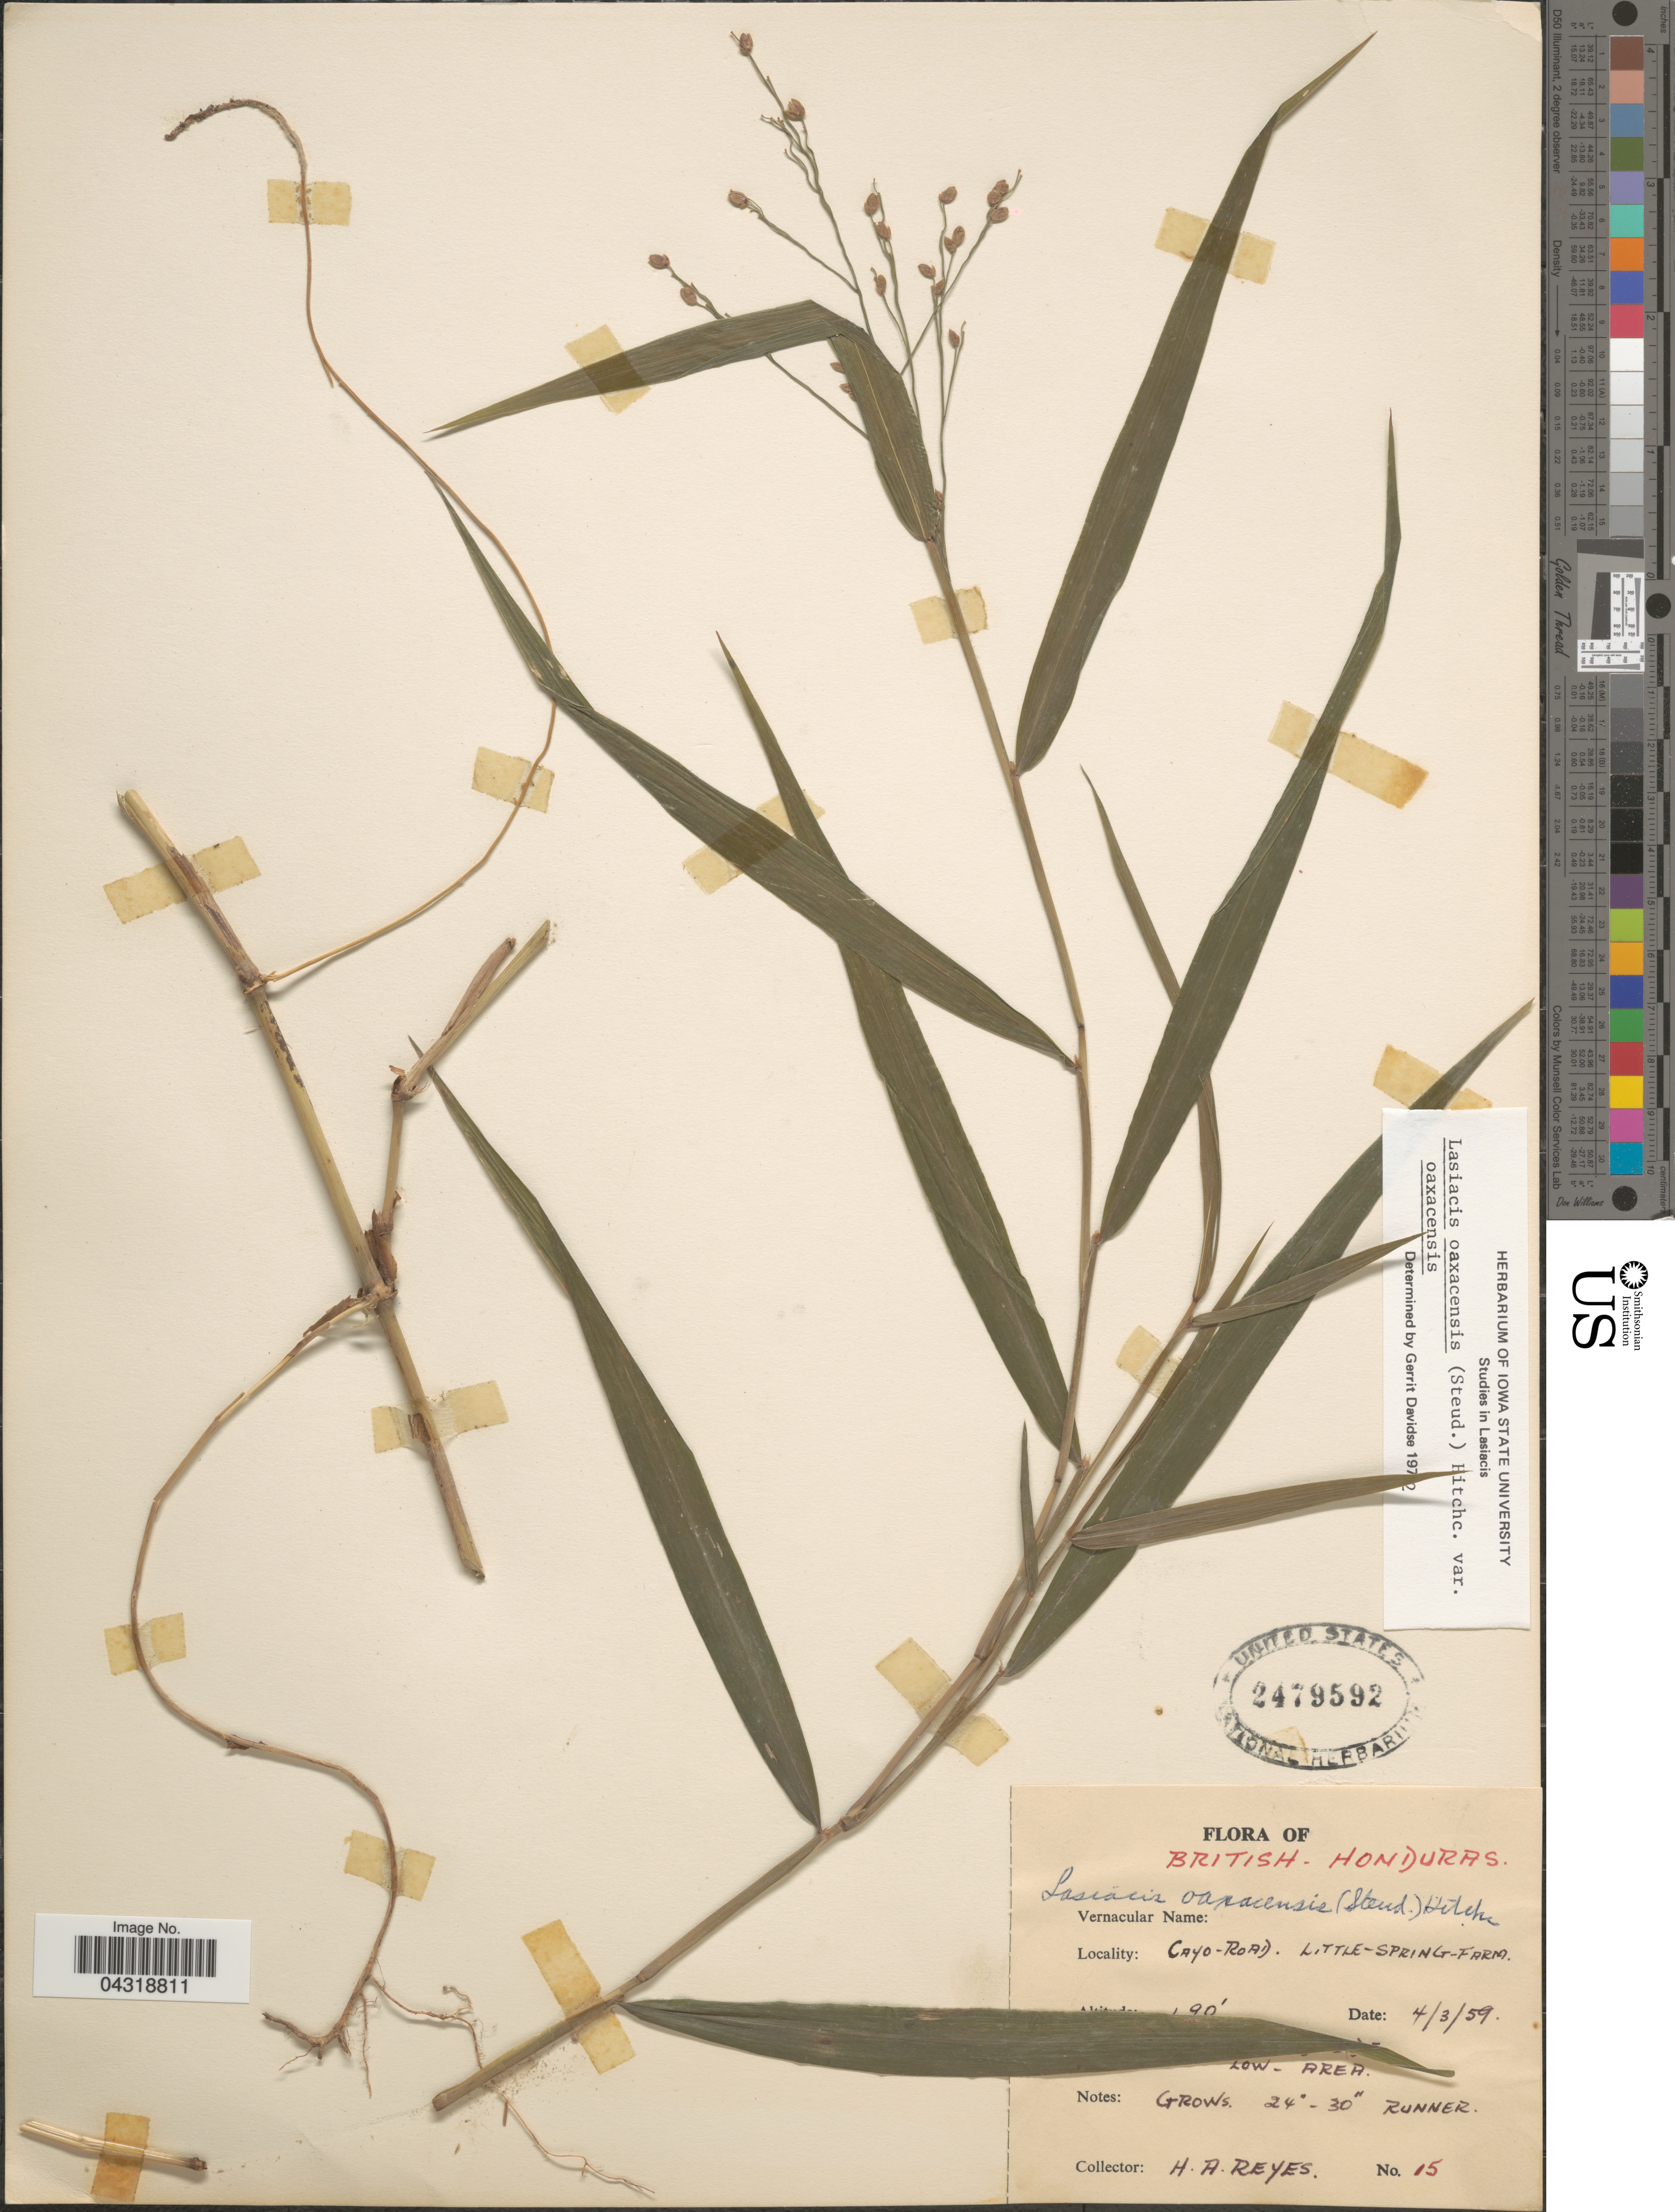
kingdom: Plantae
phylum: Tracheophyta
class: Liliopsida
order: Poales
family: Poaceae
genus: Lasiacis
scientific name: Lasiacis oaxacensis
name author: (Steud.) Hitchc.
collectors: H. Reyes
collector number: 15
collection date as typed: Transcribed d/m/y: 4/3/59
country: Belize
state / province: Cayo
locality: British-Honduras. Cayo-road. Little-Spring-Farm.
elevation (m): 58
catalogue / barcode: US 2479592